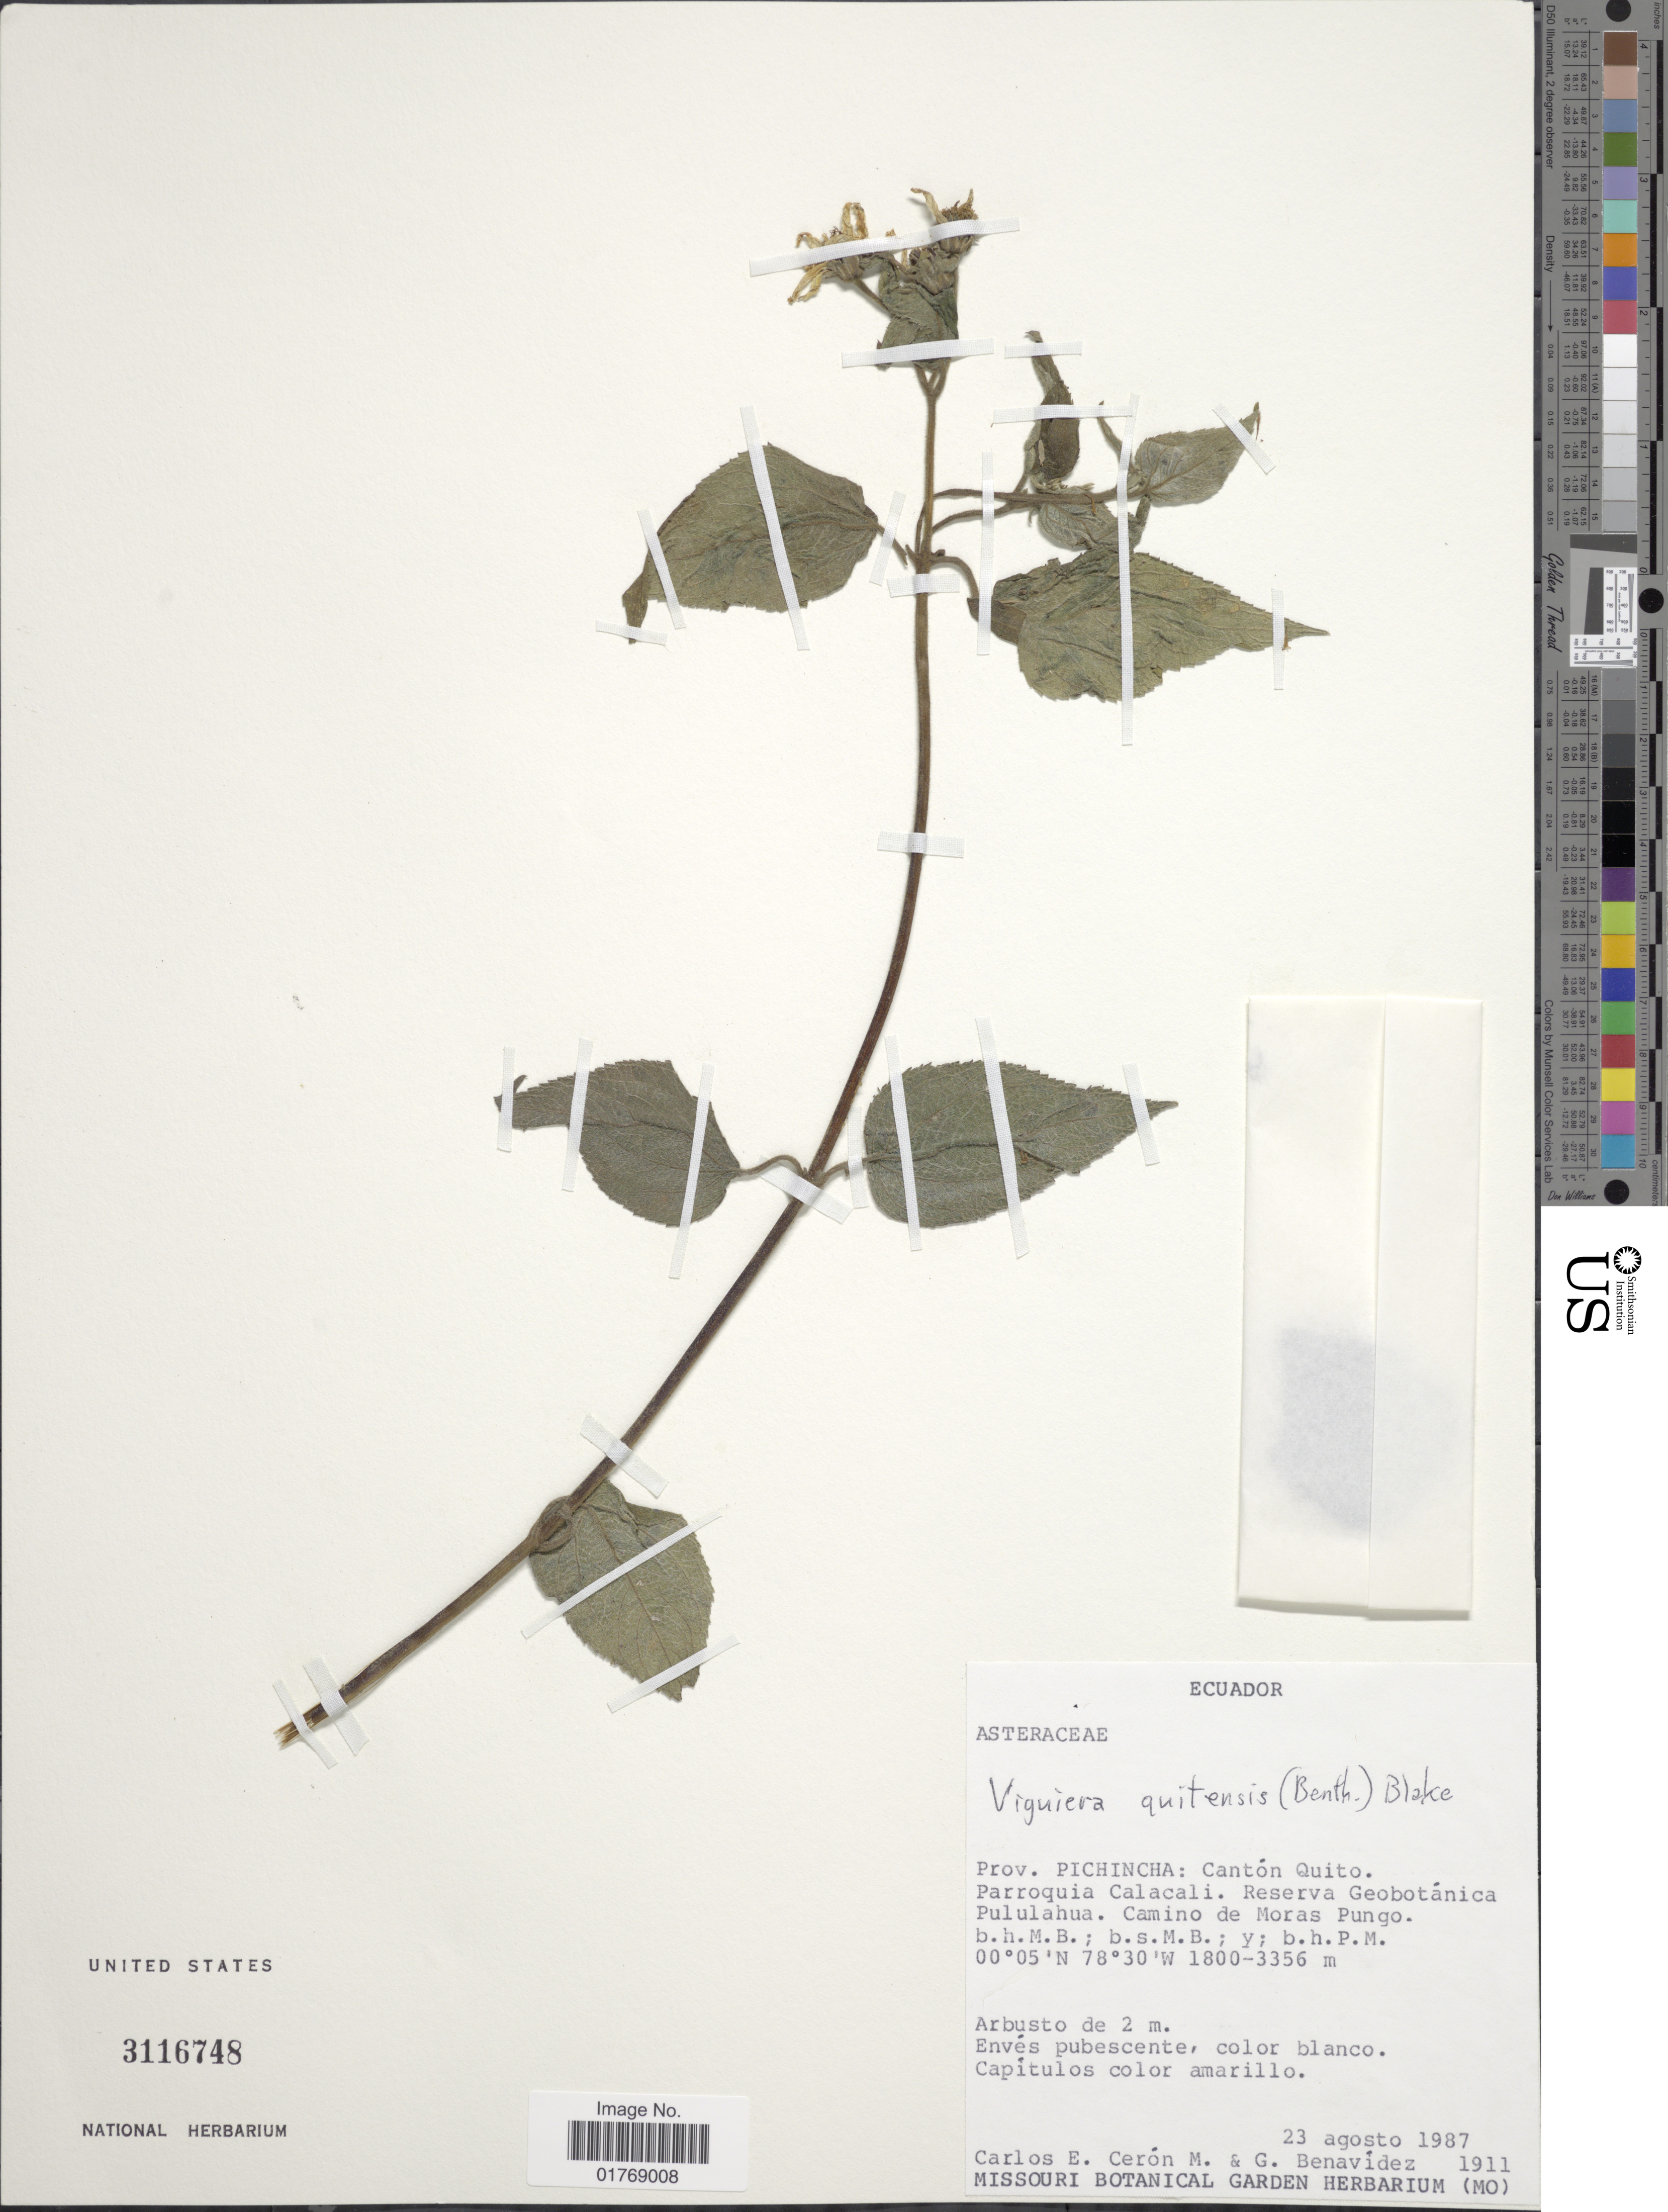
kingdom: Plantae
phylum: Tracheophyta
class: Magnoliopsida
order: Asterales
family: Asteraceae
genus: Viguiera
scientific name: Viguiera quitensis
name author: (Benth.) S.F. Blake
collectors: C. E. Cerón M. & G. Benavidez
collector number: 1911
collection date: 1987-08-23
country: Ecuador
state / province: Pichincha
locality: Prov. Pichincha: Cantón Quito. Parroquia Calacali. Reserva Geobotánica Pululahua. Camino de Moras Pungo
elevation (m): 1800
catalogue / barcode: US 3116748